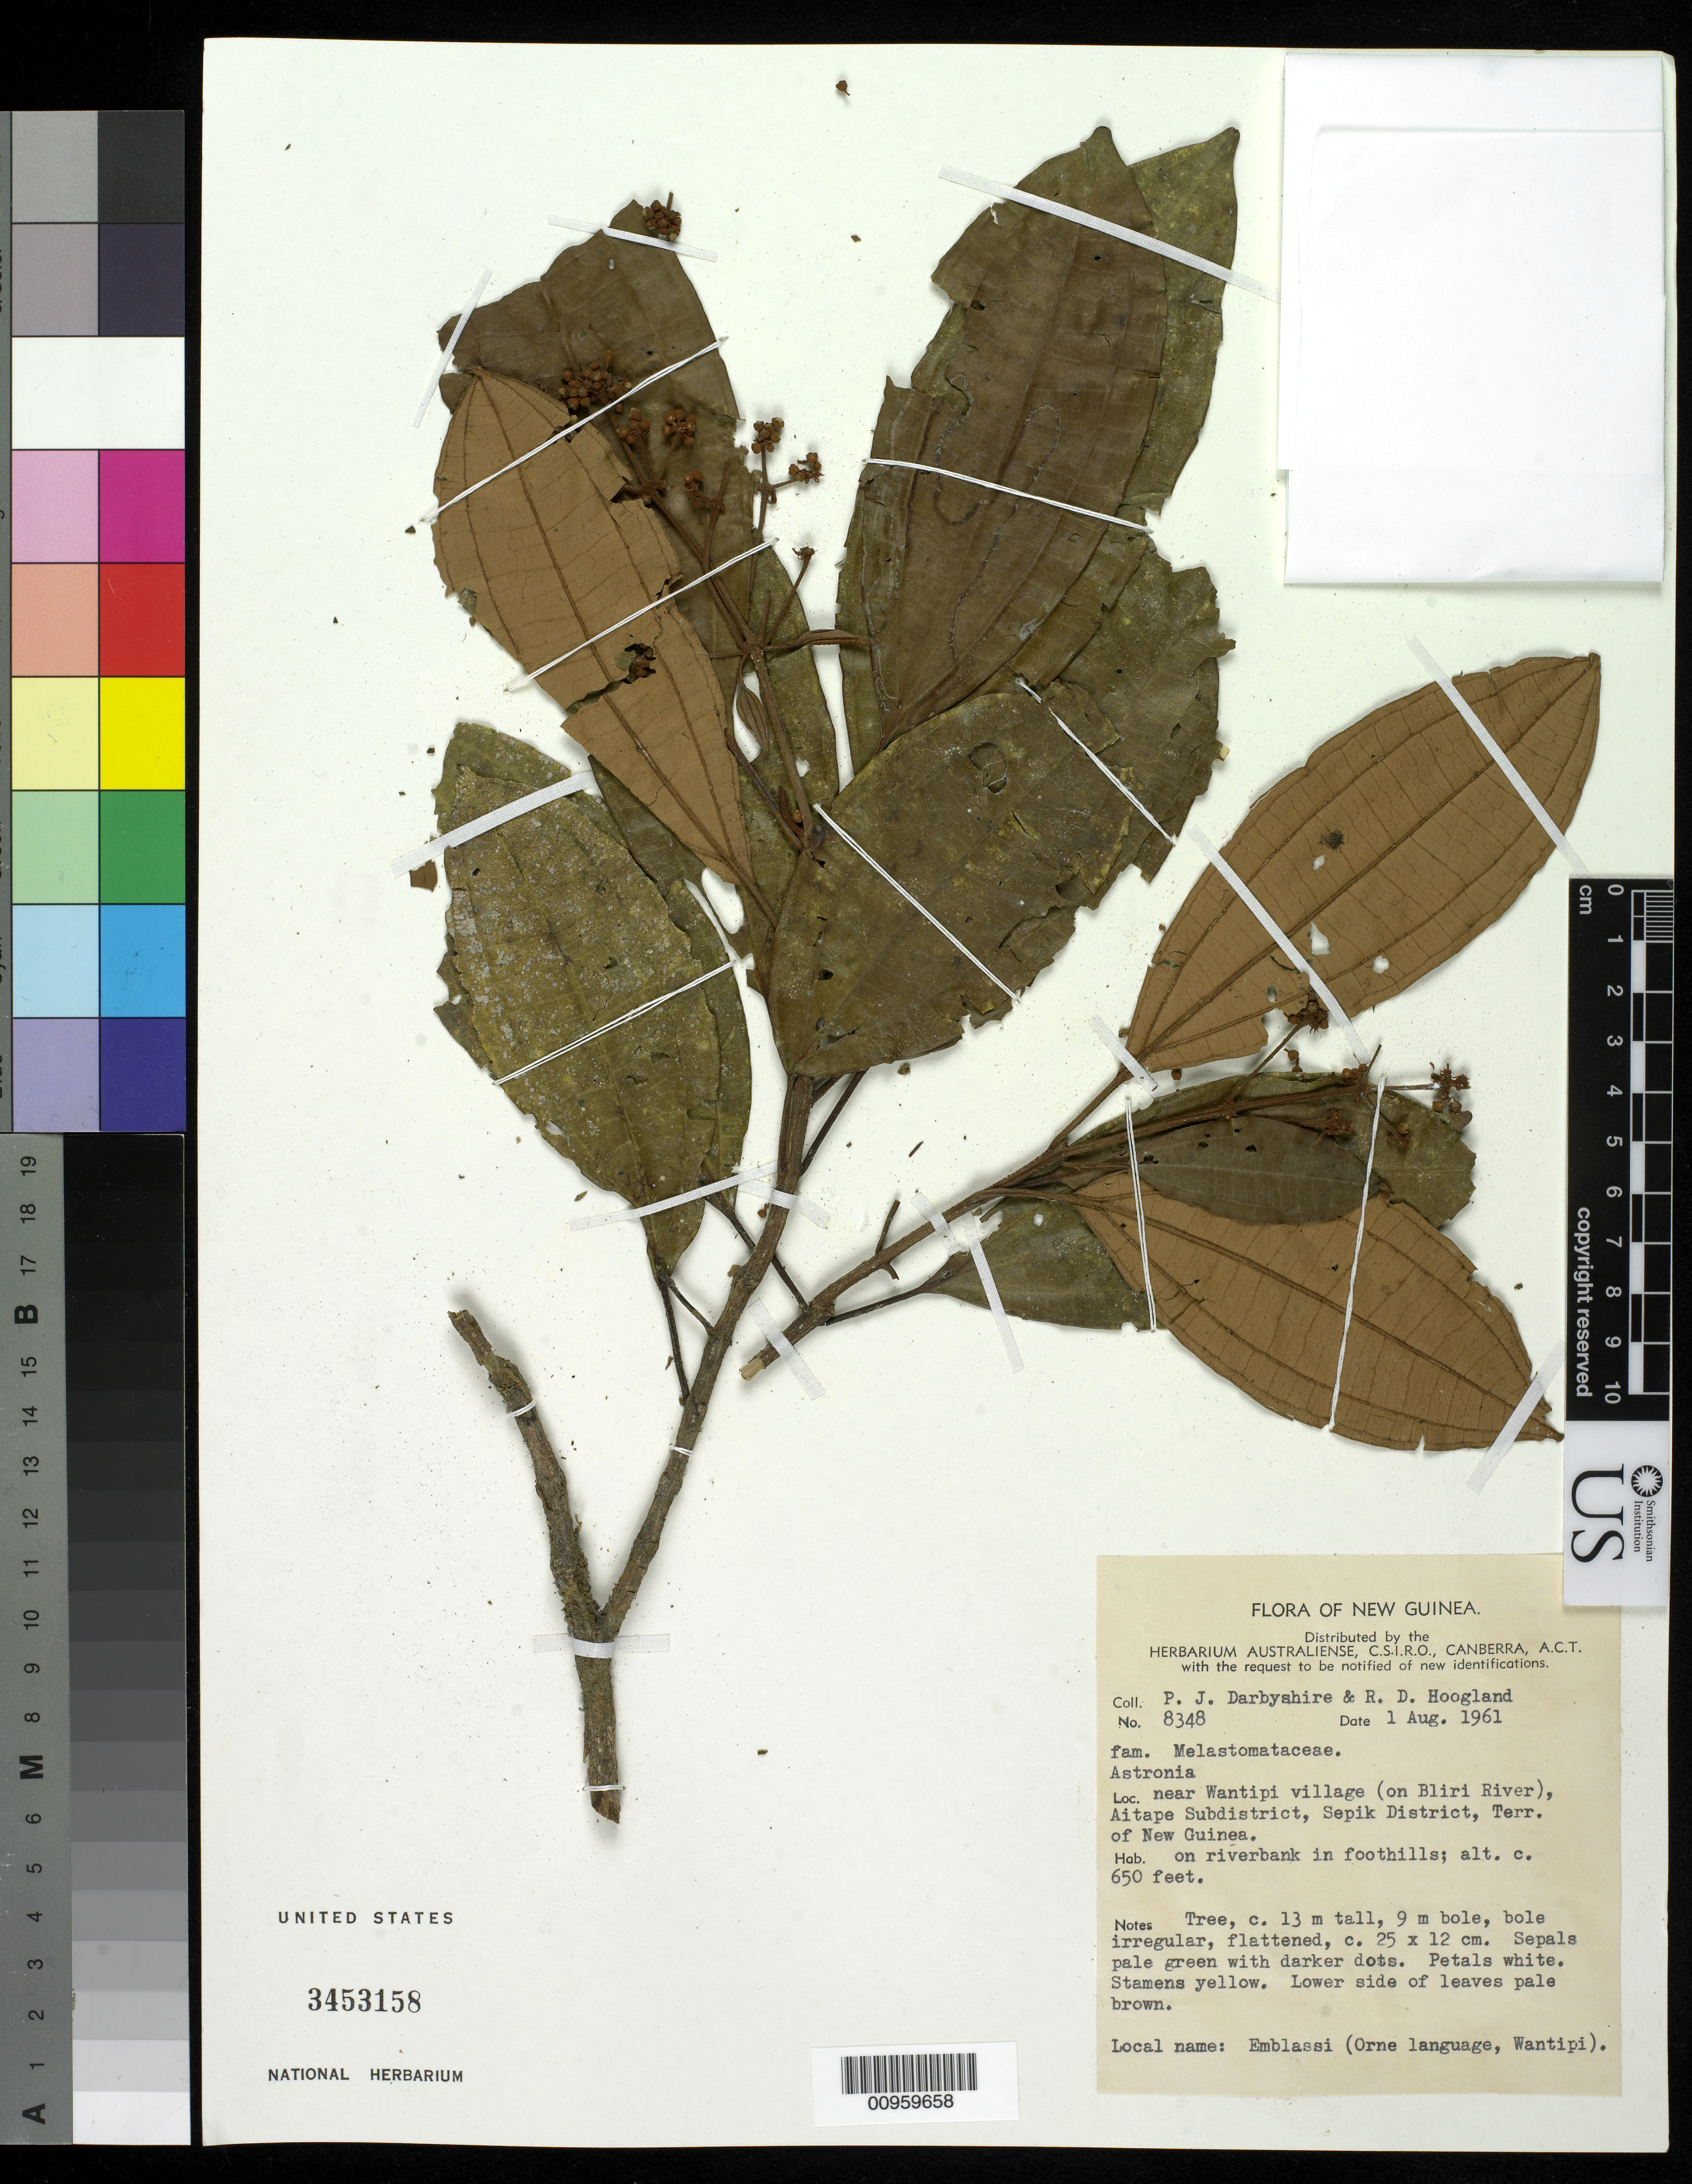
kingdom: Plantae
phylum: Tracheophyta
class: Magnoliopsida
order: Myrtales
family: Melastomataceae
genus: Astronia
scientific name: Astronia sp.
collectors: P. Darbyshire & R. D. Hoogland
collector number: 8348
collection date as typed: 01 Aug 1961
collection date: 1961-08-01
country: Papua New Guinea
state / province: Sandaun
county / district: Aitape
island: New Guinea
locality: Near Wantipi village on Bliri River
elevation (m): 198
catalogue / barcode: US 3453158